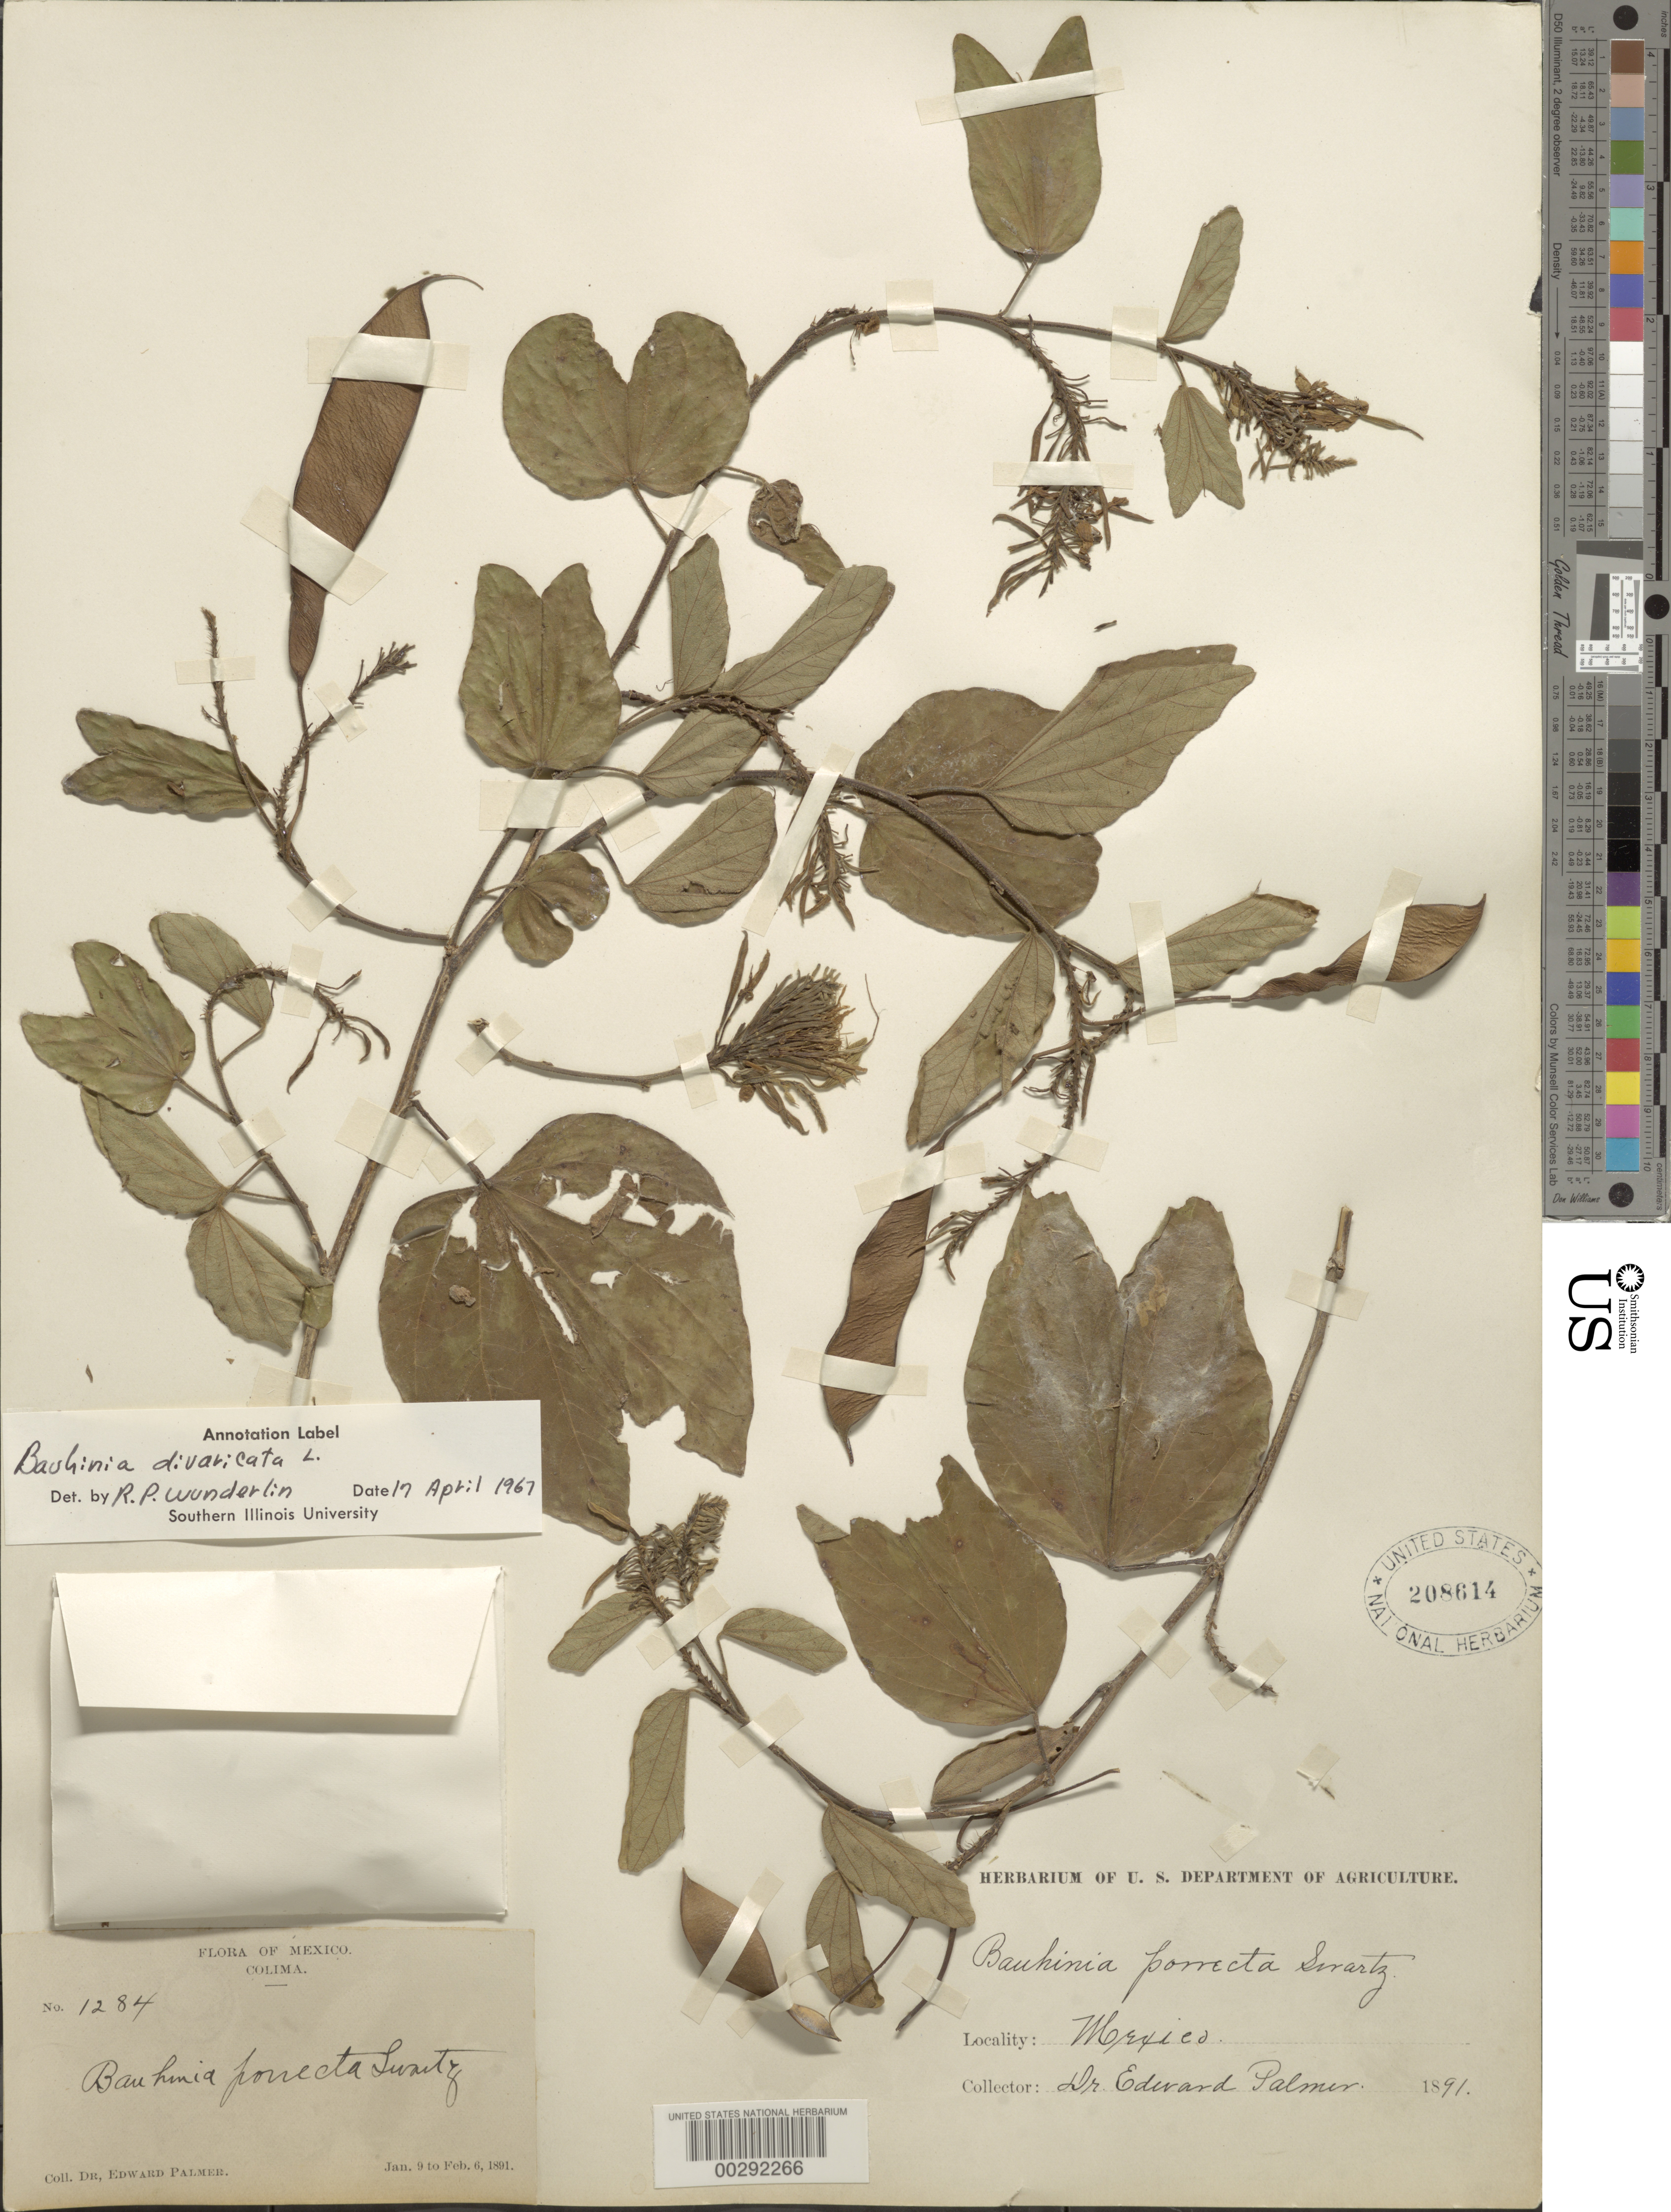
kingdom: Plantae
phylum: Tracheophyta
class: Magnoliopsida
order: Fabales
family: Fabaceae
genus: Bauhinia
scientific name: Bauhinia divaricata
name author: L.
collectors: E. Palmer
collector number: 1284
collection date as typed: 09 Jan 1891 to 06 Feb 1891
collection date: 1891-01-09/1891-02-06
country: Mexico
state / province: Colima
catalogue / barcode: US 208614